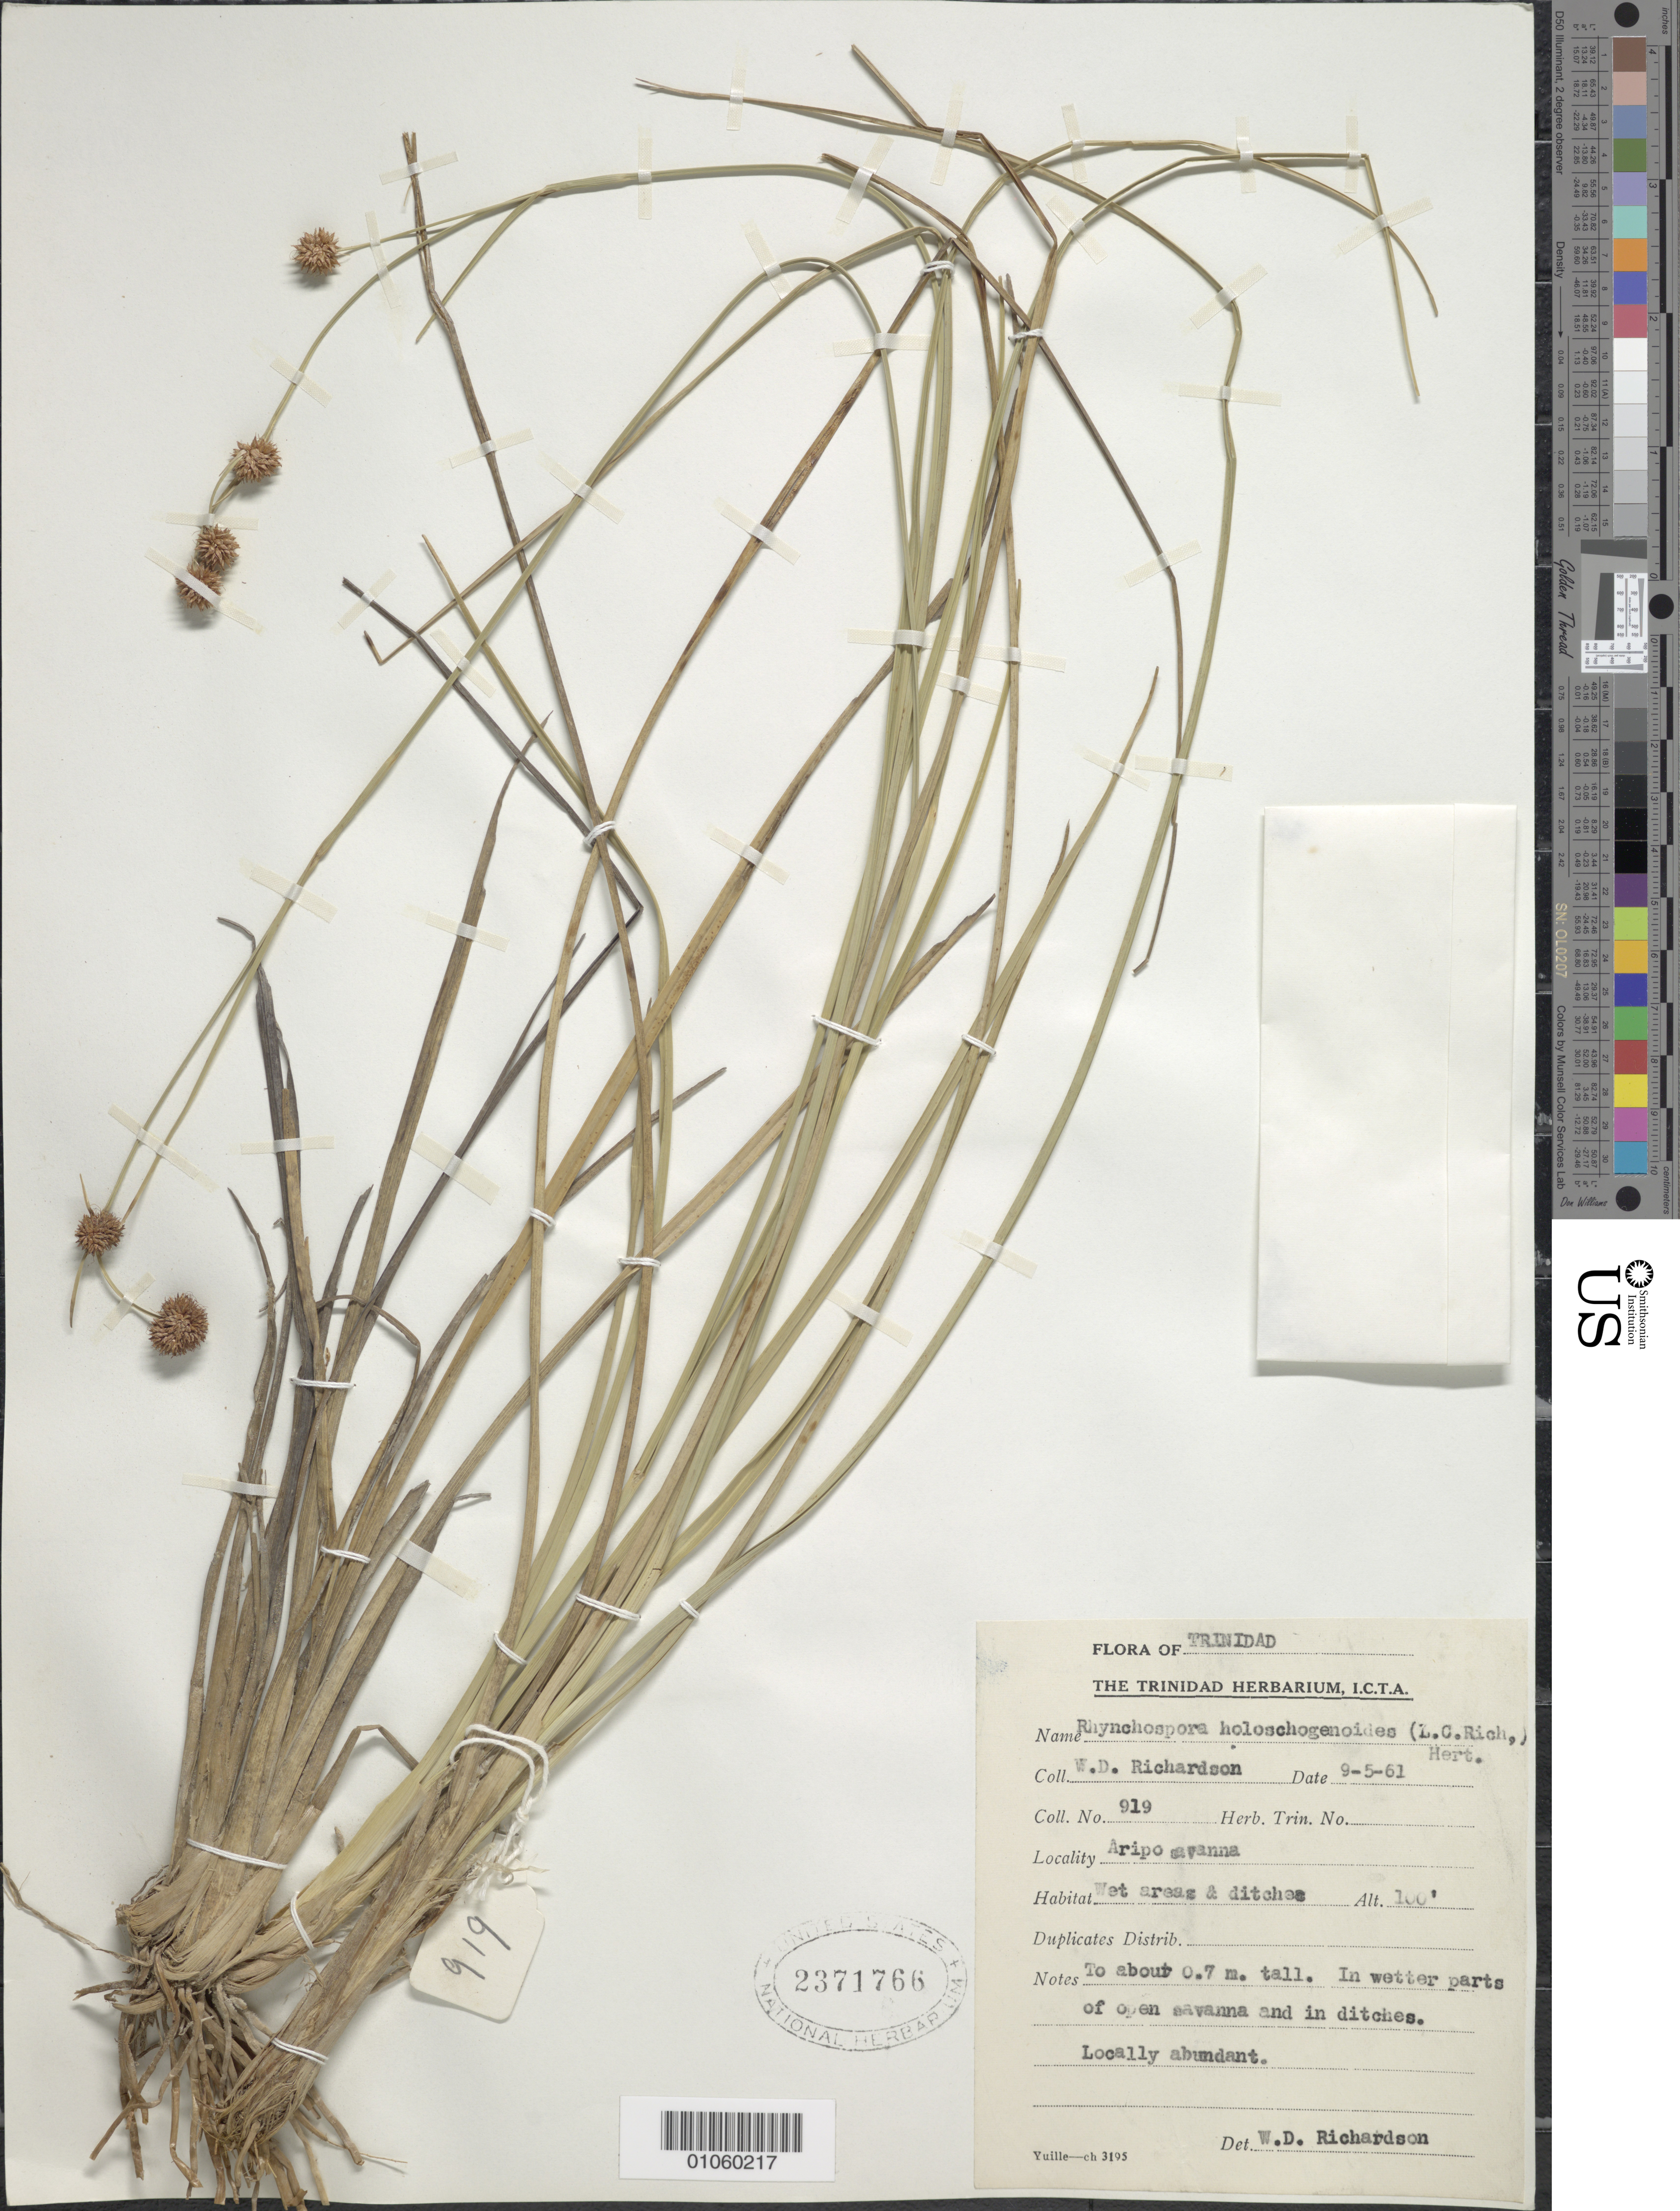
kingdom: Plantae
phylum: Tracheophyta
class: Liliopsida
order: Poales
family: Cyperaceae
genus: Rhynchospora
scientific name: Rhynchospora holoschoenoides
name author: (Rich.) Herter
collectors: W. D. Richardson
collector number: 919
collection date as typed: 05 Sep 1961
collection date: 1961-09-05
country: Trinidad and Tobago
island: Trinidad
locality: Aripo savanna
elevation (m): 30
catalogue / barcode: US 2371766